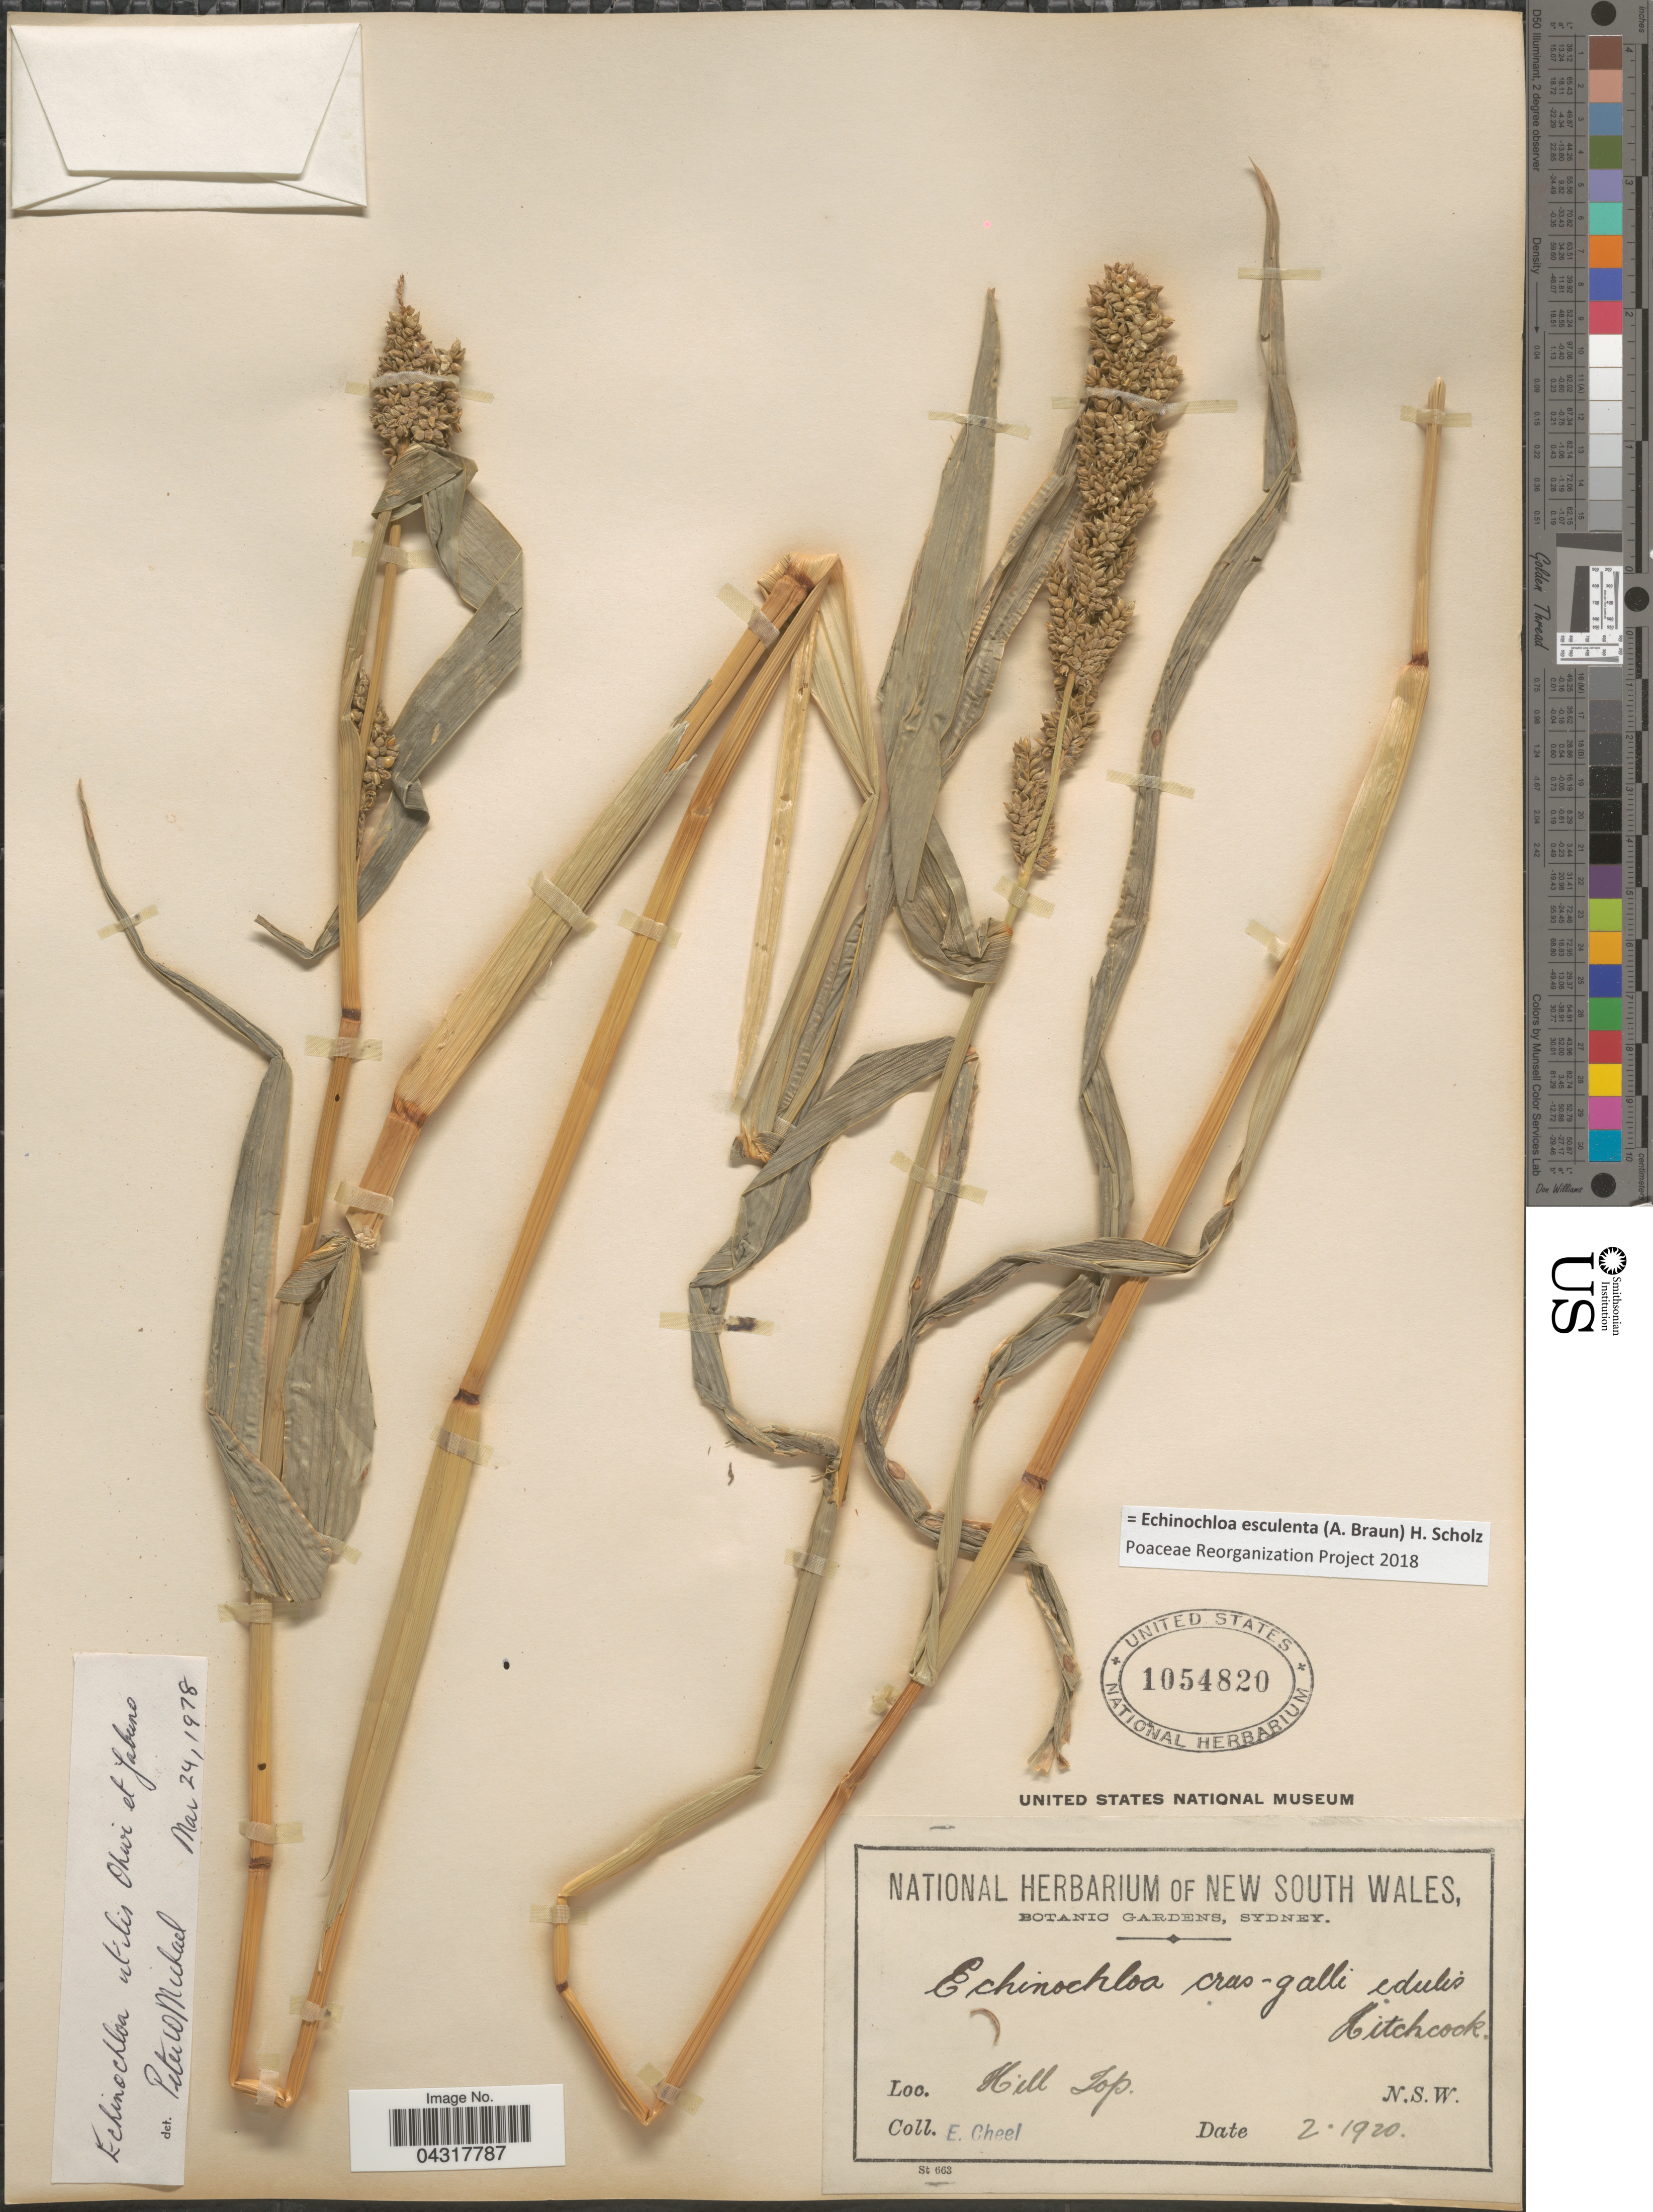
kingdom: Plantae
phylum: Tracheophyta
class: Liliopsida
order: Poales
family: Poaceae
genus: Echinochloa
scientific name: Echinochloa esculenta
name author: (A. Braun) H. Scholz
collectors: E. Cheel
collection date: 1920-02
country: Australia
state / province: New South Wales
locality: Hill Top.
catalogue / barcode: US 1054820